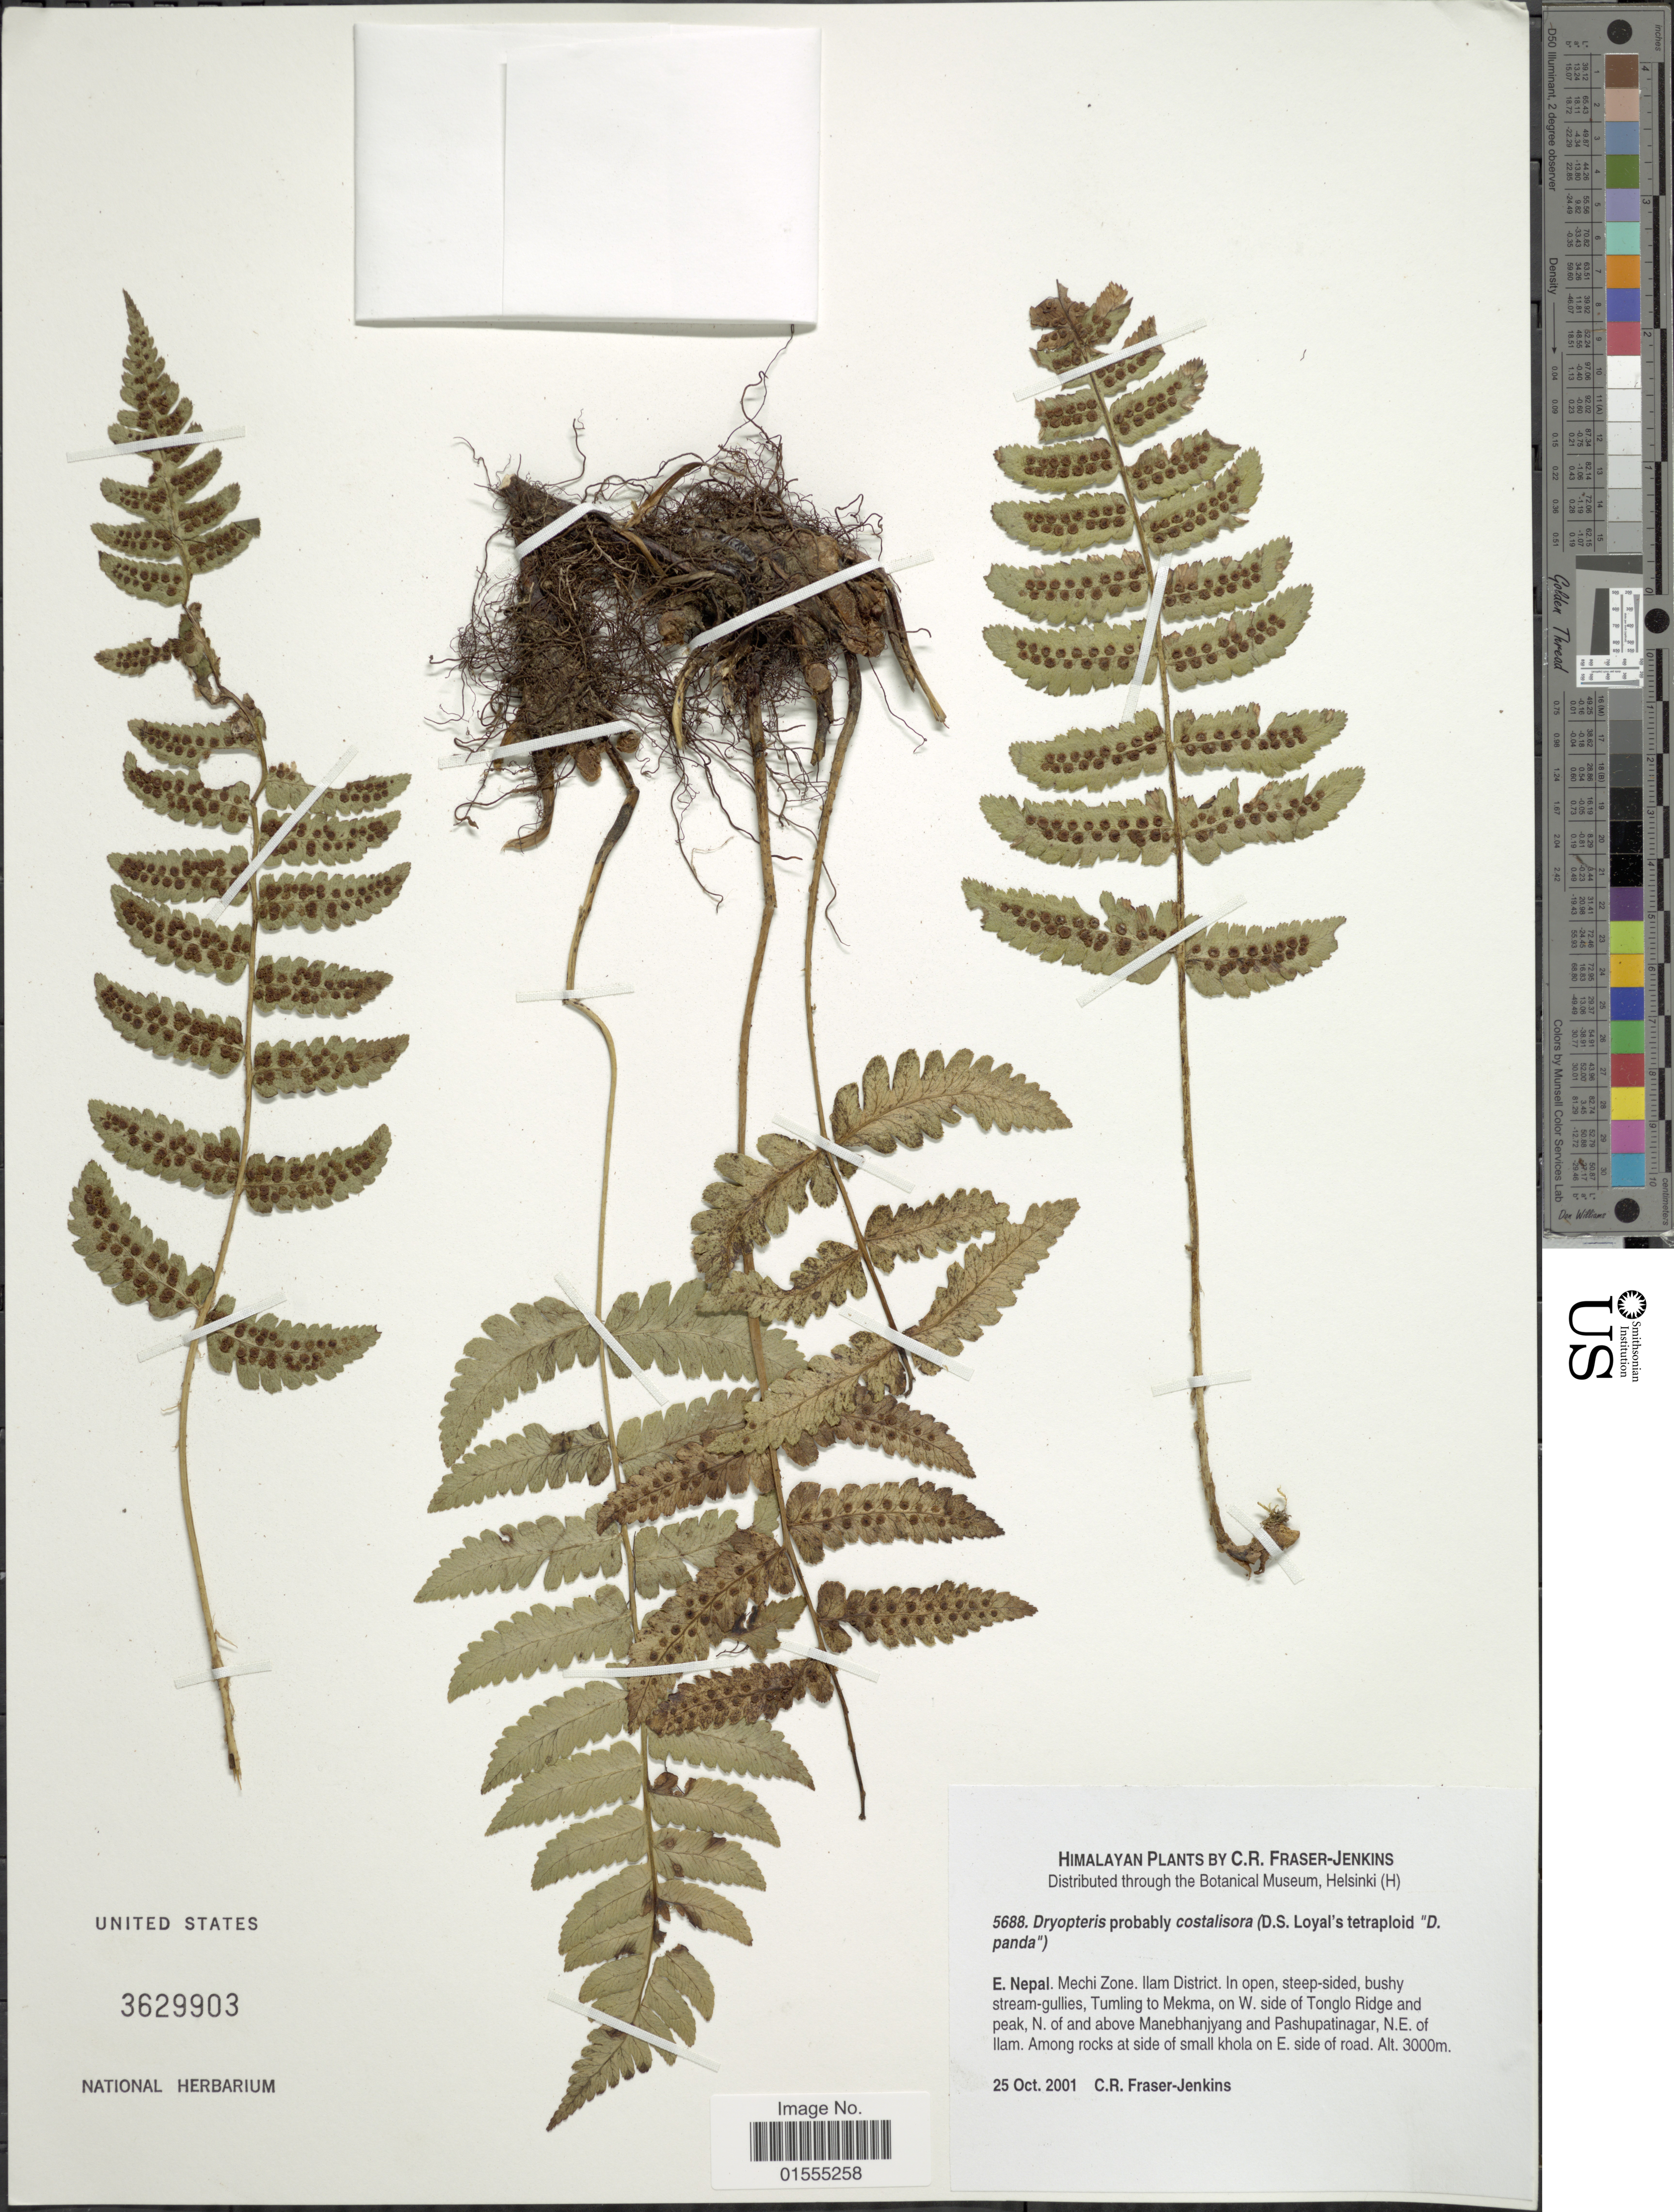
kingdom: Plantae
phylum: Tracheophyta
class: Polypodiopsida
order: Polypodiales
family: Dryopteridaceae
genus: Dryopteris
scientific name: Dryopteris sp.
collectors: C. R. Fraser-Jenkins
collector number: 5688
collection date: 2001-10-25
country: Nepal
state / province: Mechi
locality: E. Nepal. meci Zone. Ilam District. Tumling to Mekma, on W. side of Tonglo Ridge and peak, N of and above Manebhanjyang and Pashupatinagar, N.E. of llam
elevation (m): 3000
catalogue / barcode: US 3629903